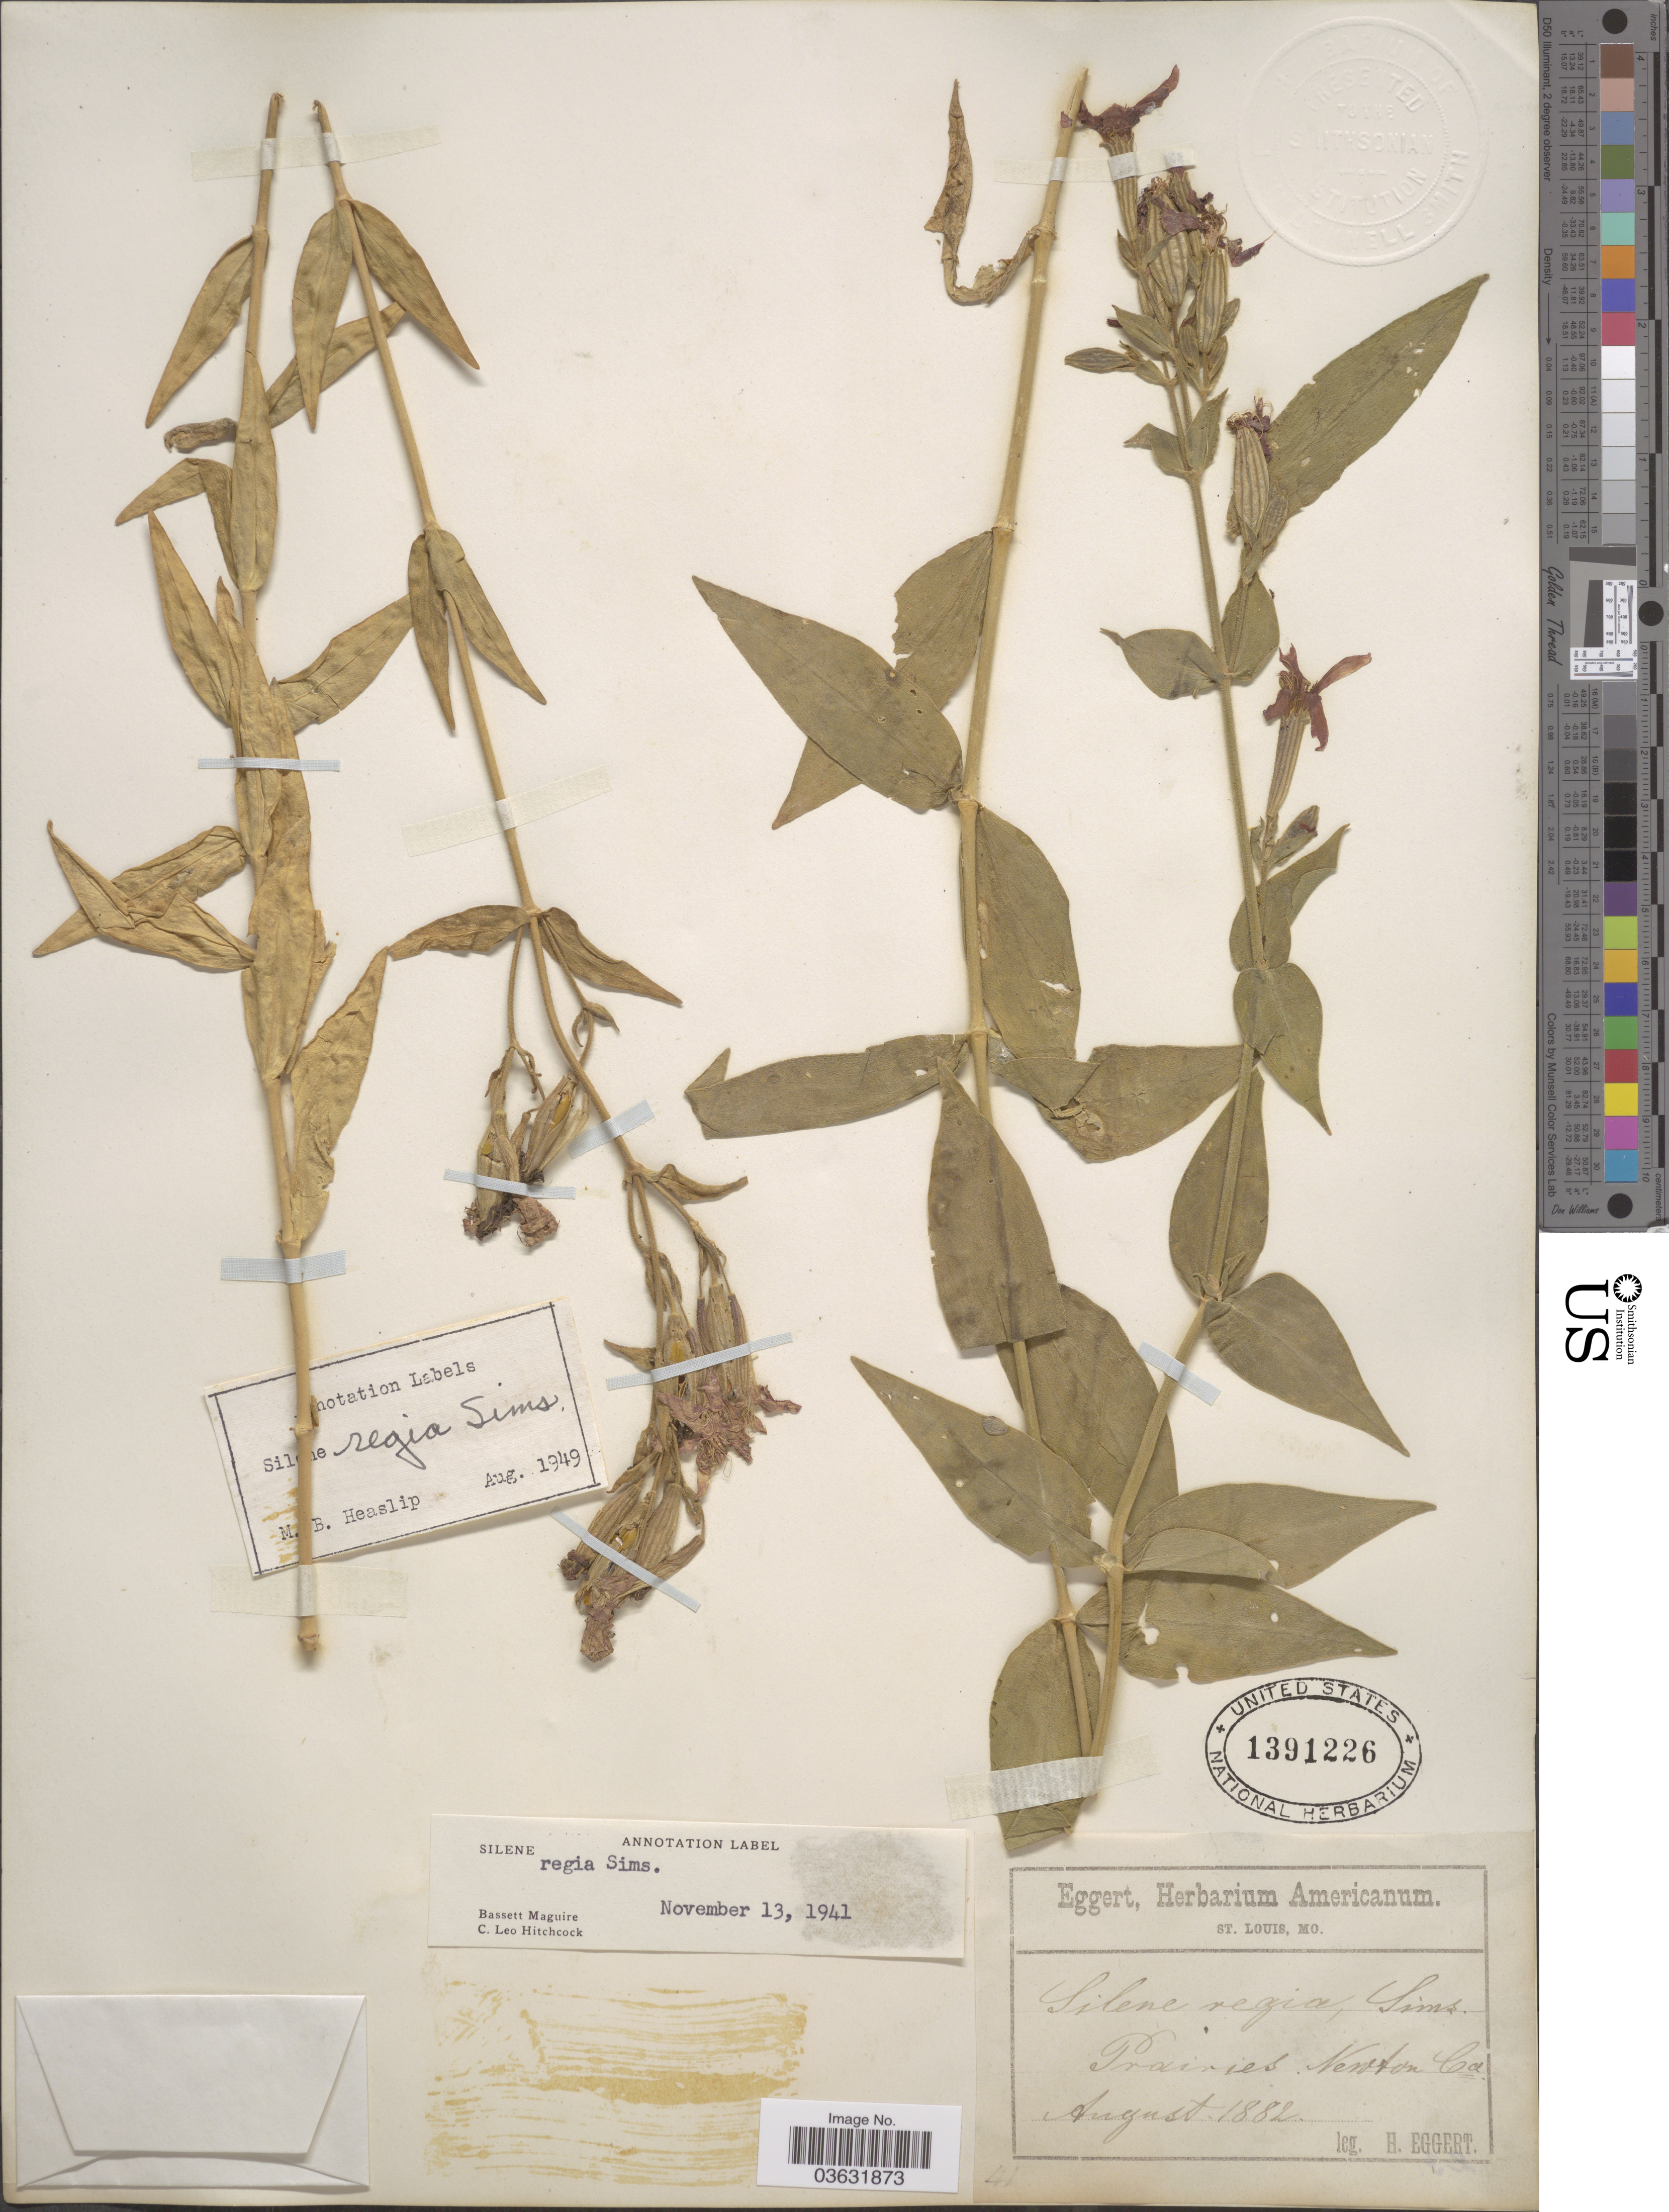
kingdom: Plantae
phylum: Tracheophyta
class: Magnoliopsida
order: Caryophyllales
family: Caryophyllaceae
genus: Silene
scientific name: Silene regia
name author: Sims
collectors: H. Eggert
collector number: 41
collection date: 1882-08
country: United States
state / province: California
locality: Prairies, Newton.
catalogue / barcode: US 1391226